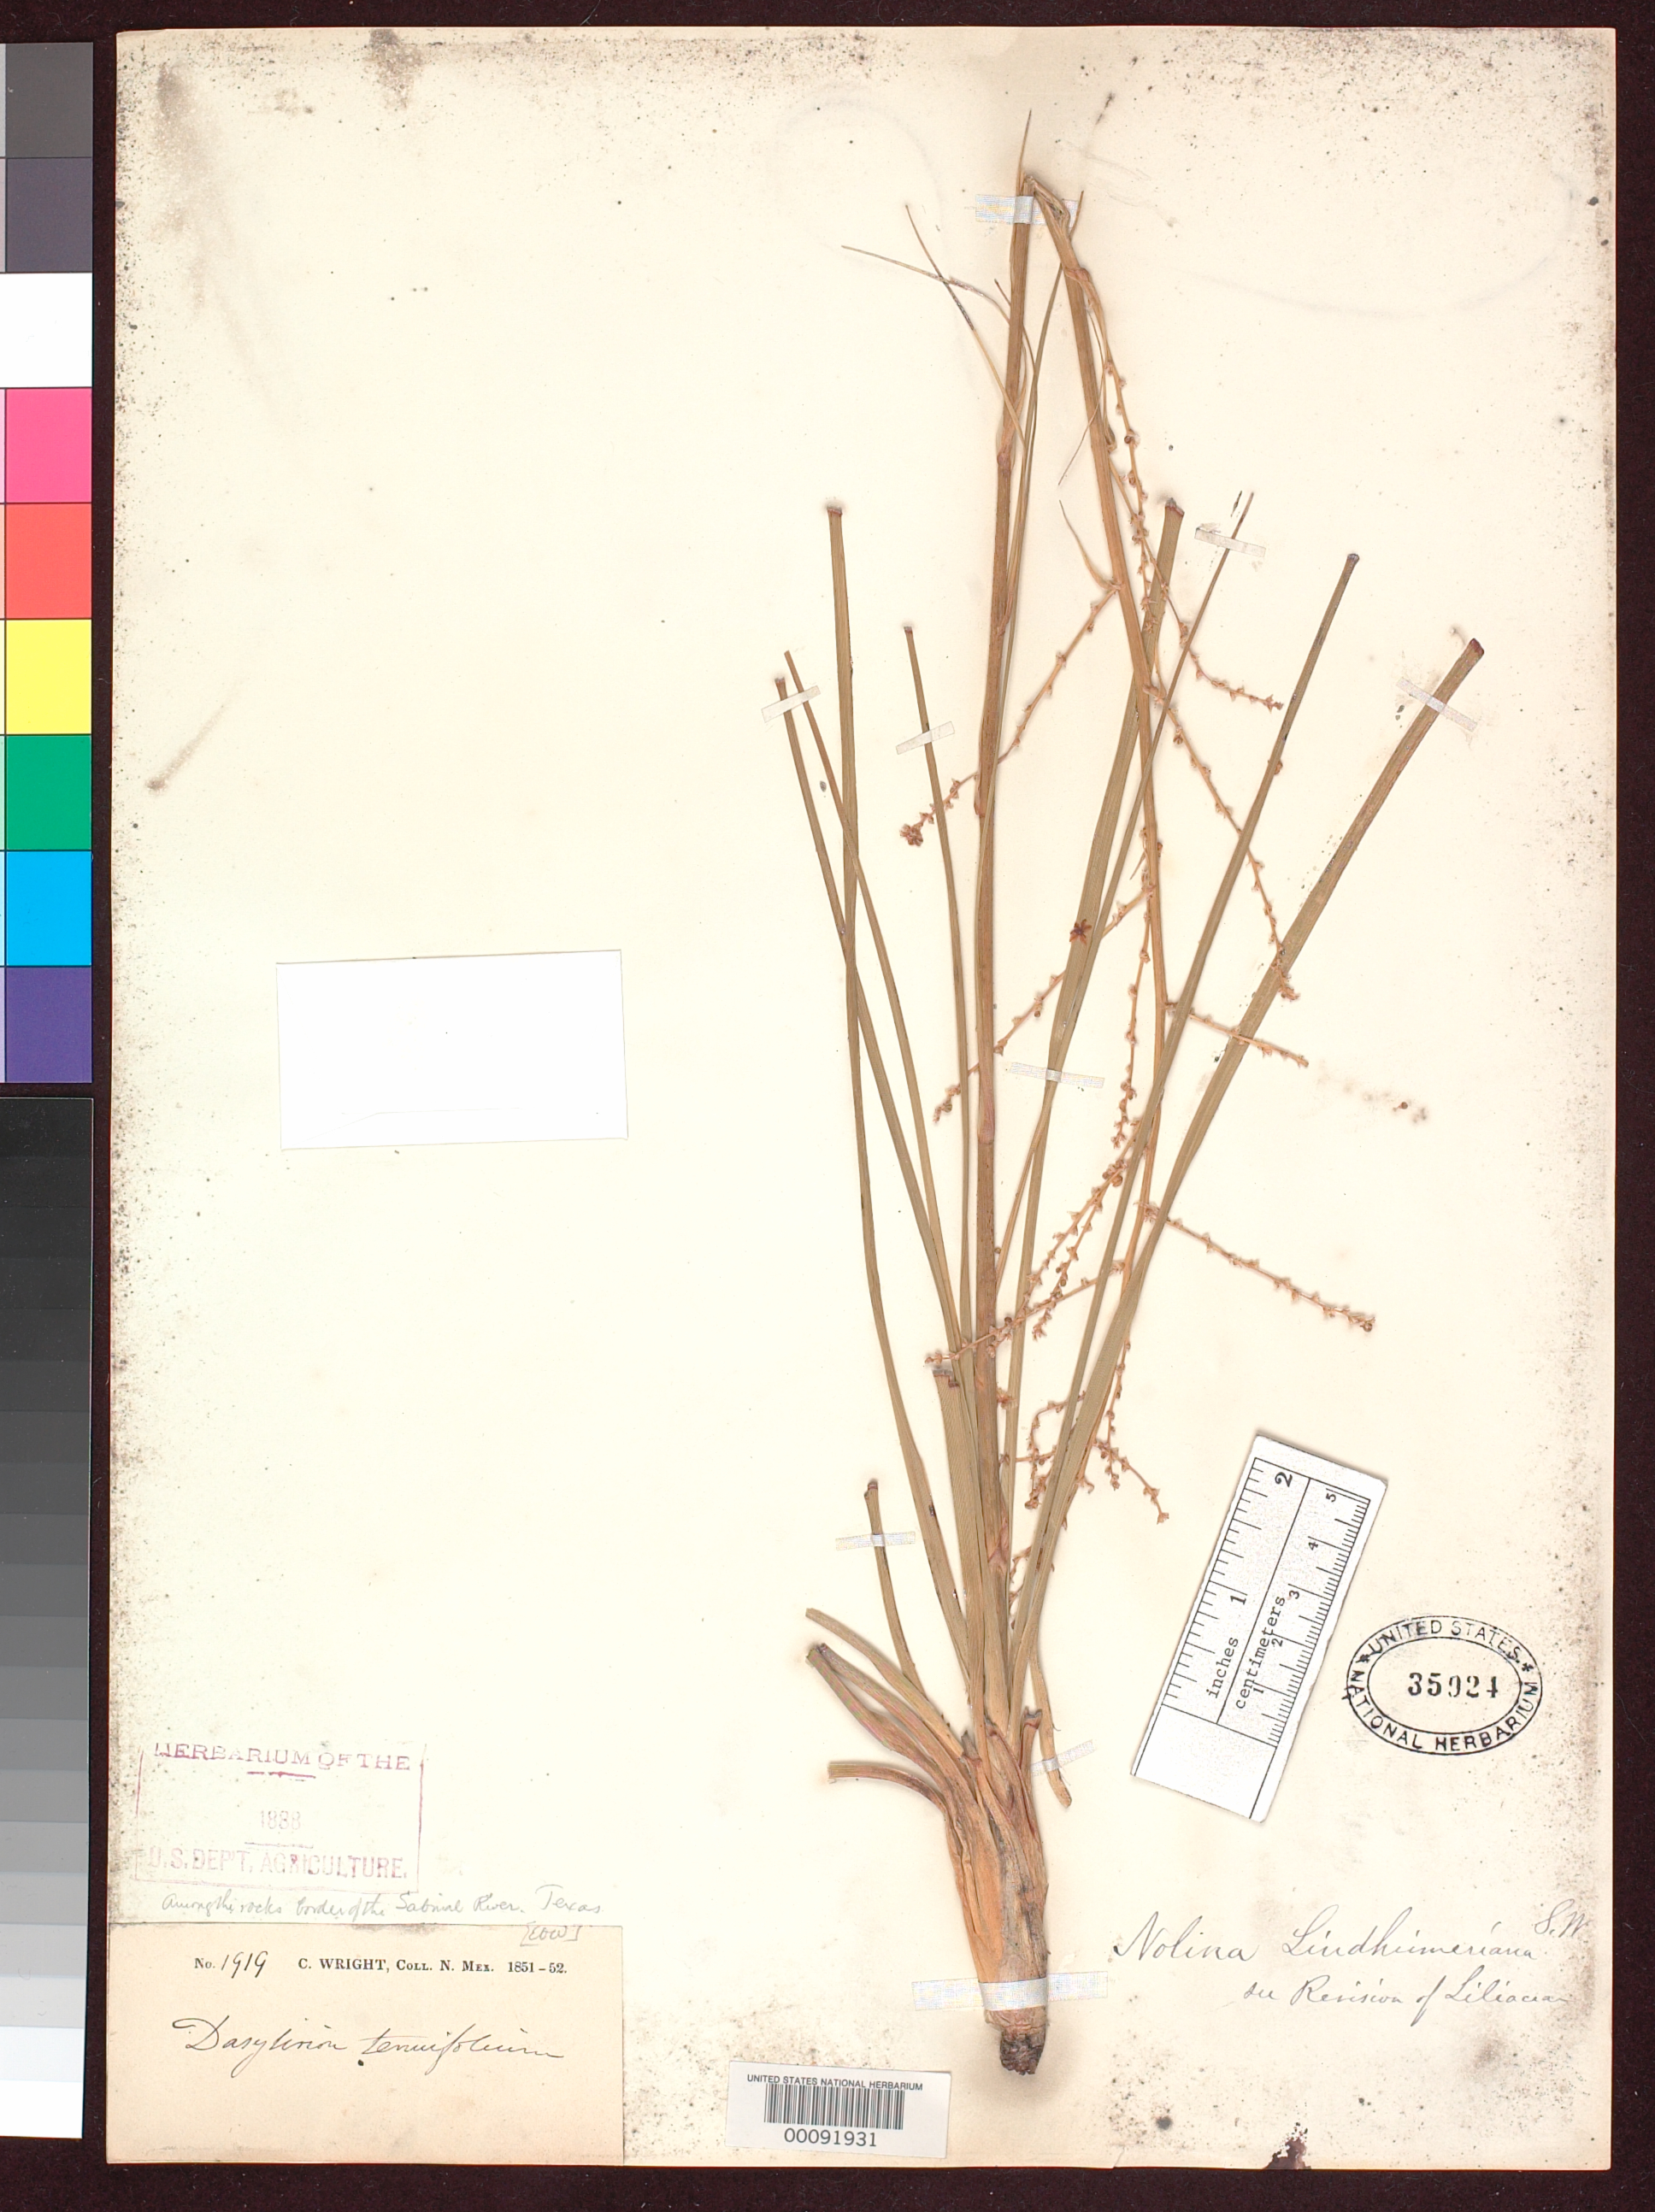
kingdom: Plantae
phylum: Tracheophyta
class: Liliopsida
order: Asparagales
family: Asparagaceae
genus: Dasylirion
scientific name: Dasylirion tenuifolium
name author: Torr. in Emory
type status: Isosyntype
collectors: C. Wright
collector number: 1919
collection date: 1851/1852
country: United States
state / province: New Mexico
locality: "N. Mex." [=northern Mexico or New Mexico? either way possibly referring to present-day Arizona or Texas]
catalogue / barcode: US 35924